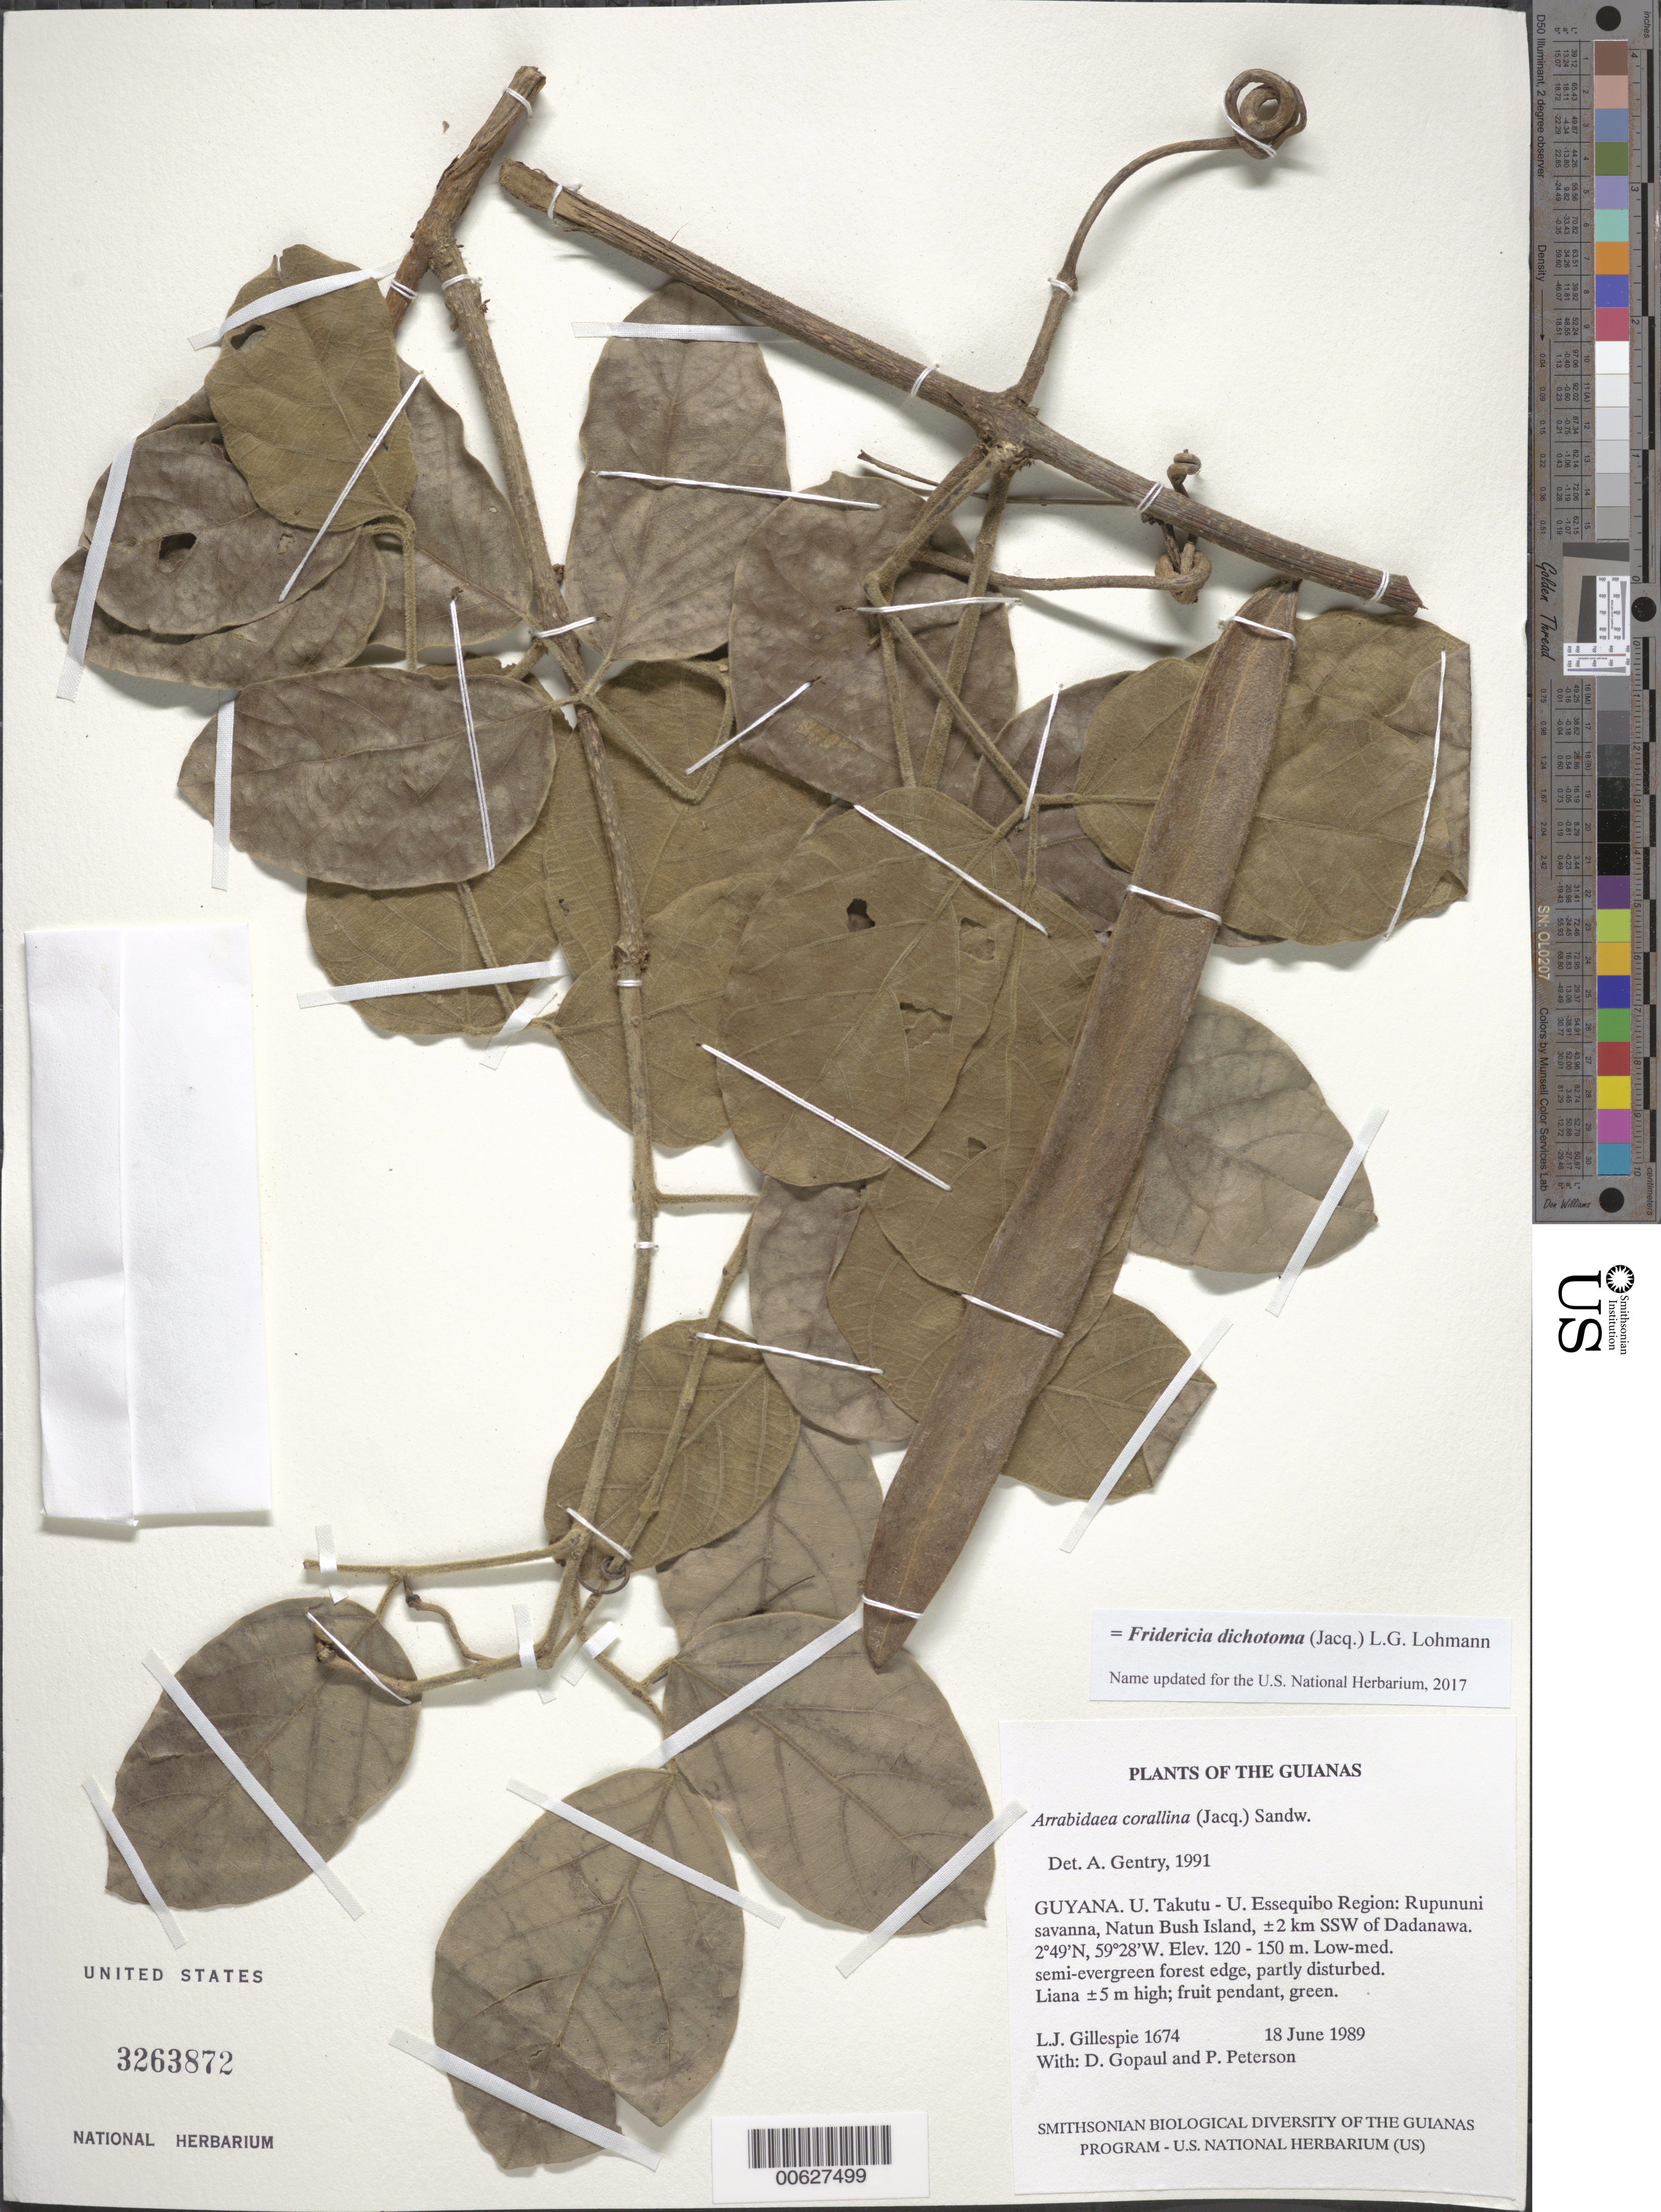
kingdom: Plantae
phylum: Tracheophyta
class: Magnoliopsida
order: Lamiales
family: Bignoniaceae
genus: Arrabidaea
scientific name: Arrabidaea corallina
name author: (Jacq.) Sandwith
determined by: Gentry, A. H.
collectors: L. J. Gillespie, D. Gopaul & P. M. Peterson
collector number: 1674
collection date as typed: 18 June 1989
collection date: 1989-06-18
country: Guyana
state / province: U. Takutu-U. Essequibo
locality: Rupununi savanna, Natun Bush Island, ±2 km SSW of Dadanawa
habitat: Low-med. semi-evergreen forest edge, partly disturbed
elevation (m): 120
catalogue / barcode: US 3263872